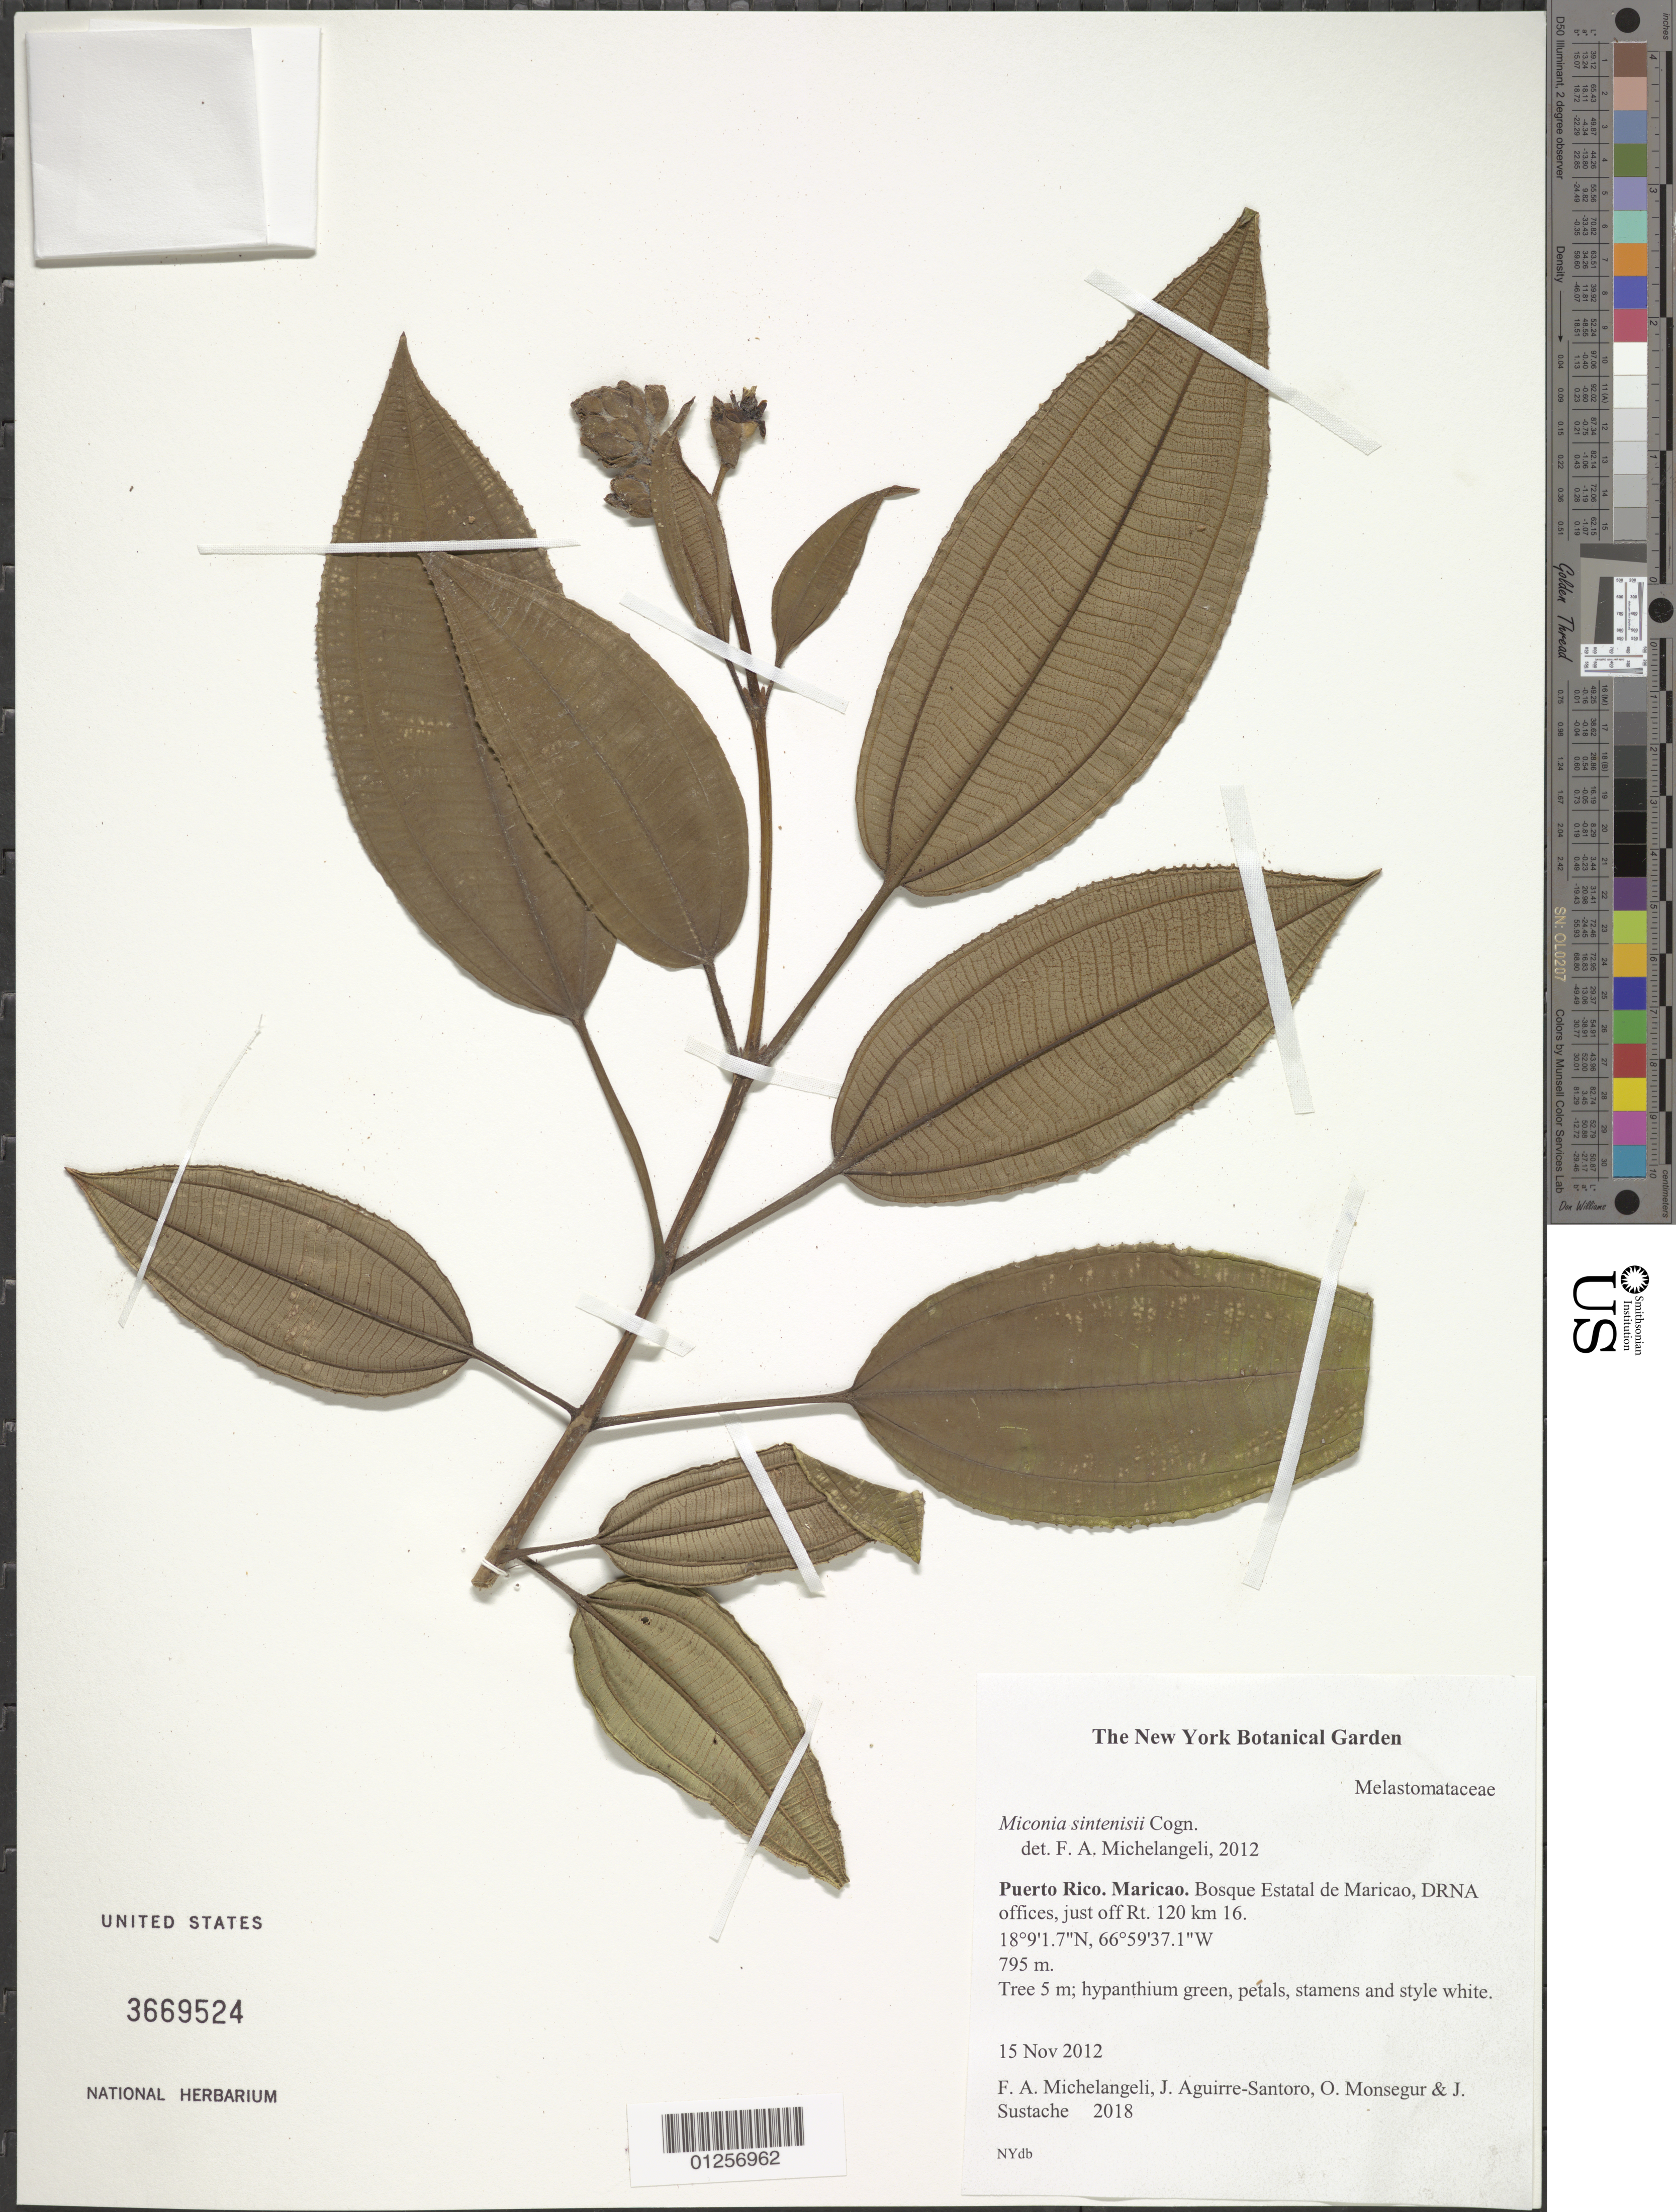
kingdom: Plantae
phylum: Tracheophyta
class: Magnoliopsida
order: Myrtales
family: Melastomataceae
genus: Miconia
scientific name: Miconia sintenisii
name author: Cogn.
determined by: Michelangeli, F. A.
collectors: F. A. Michelangeli, J. Aguirre-Santoro, O. Monsegur & J. Sustache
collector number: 2018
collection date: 2012-11-15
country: Puerto Rico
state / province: Maricao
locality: Bosque Estatal de Maricao, DRNA offices, just off Rt. 120 km 16.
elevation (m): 795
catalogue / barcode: US 3669524